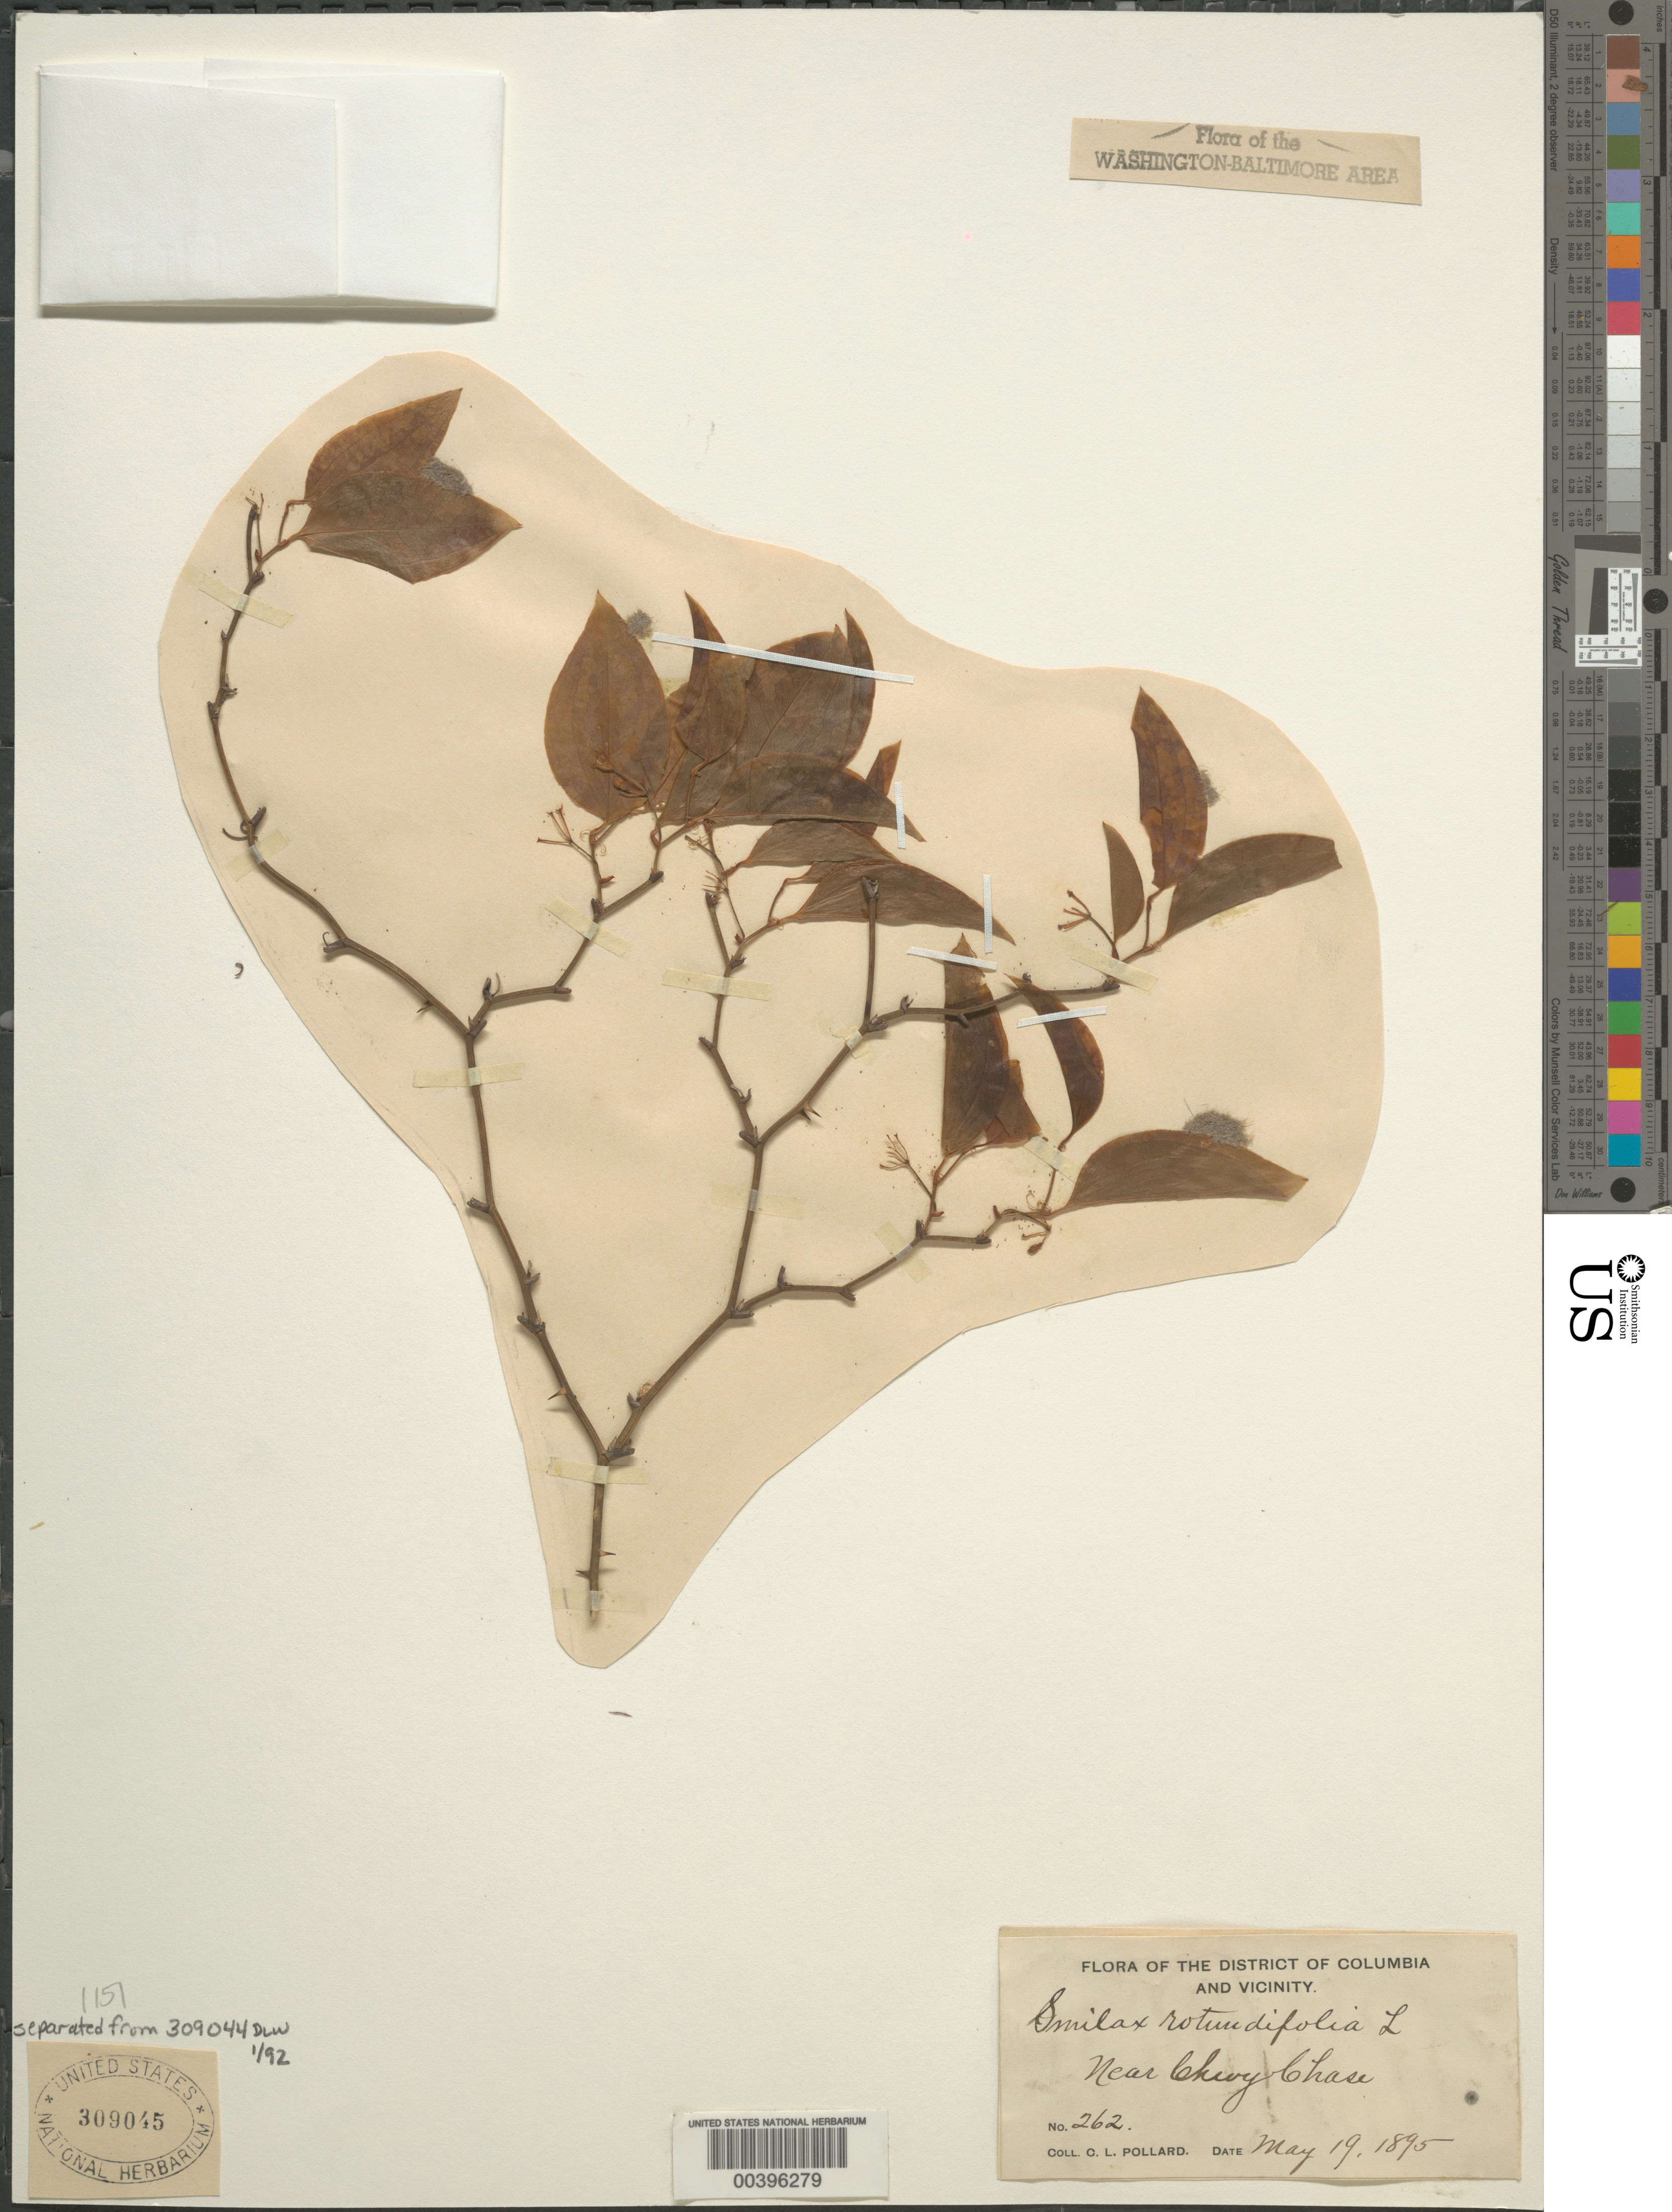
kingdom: Plantae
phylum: Tracheophyta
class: Liliopsida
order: Liliales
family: Smilacaceae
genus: Smilax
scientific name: Smilax rotundifolia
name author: L.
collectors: C. L. Pollard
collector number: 262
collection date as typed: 19 May 1895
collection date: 1895-05-19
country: United States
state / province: District of Columbia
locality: Near Chevy Chase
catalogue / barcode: US 309045